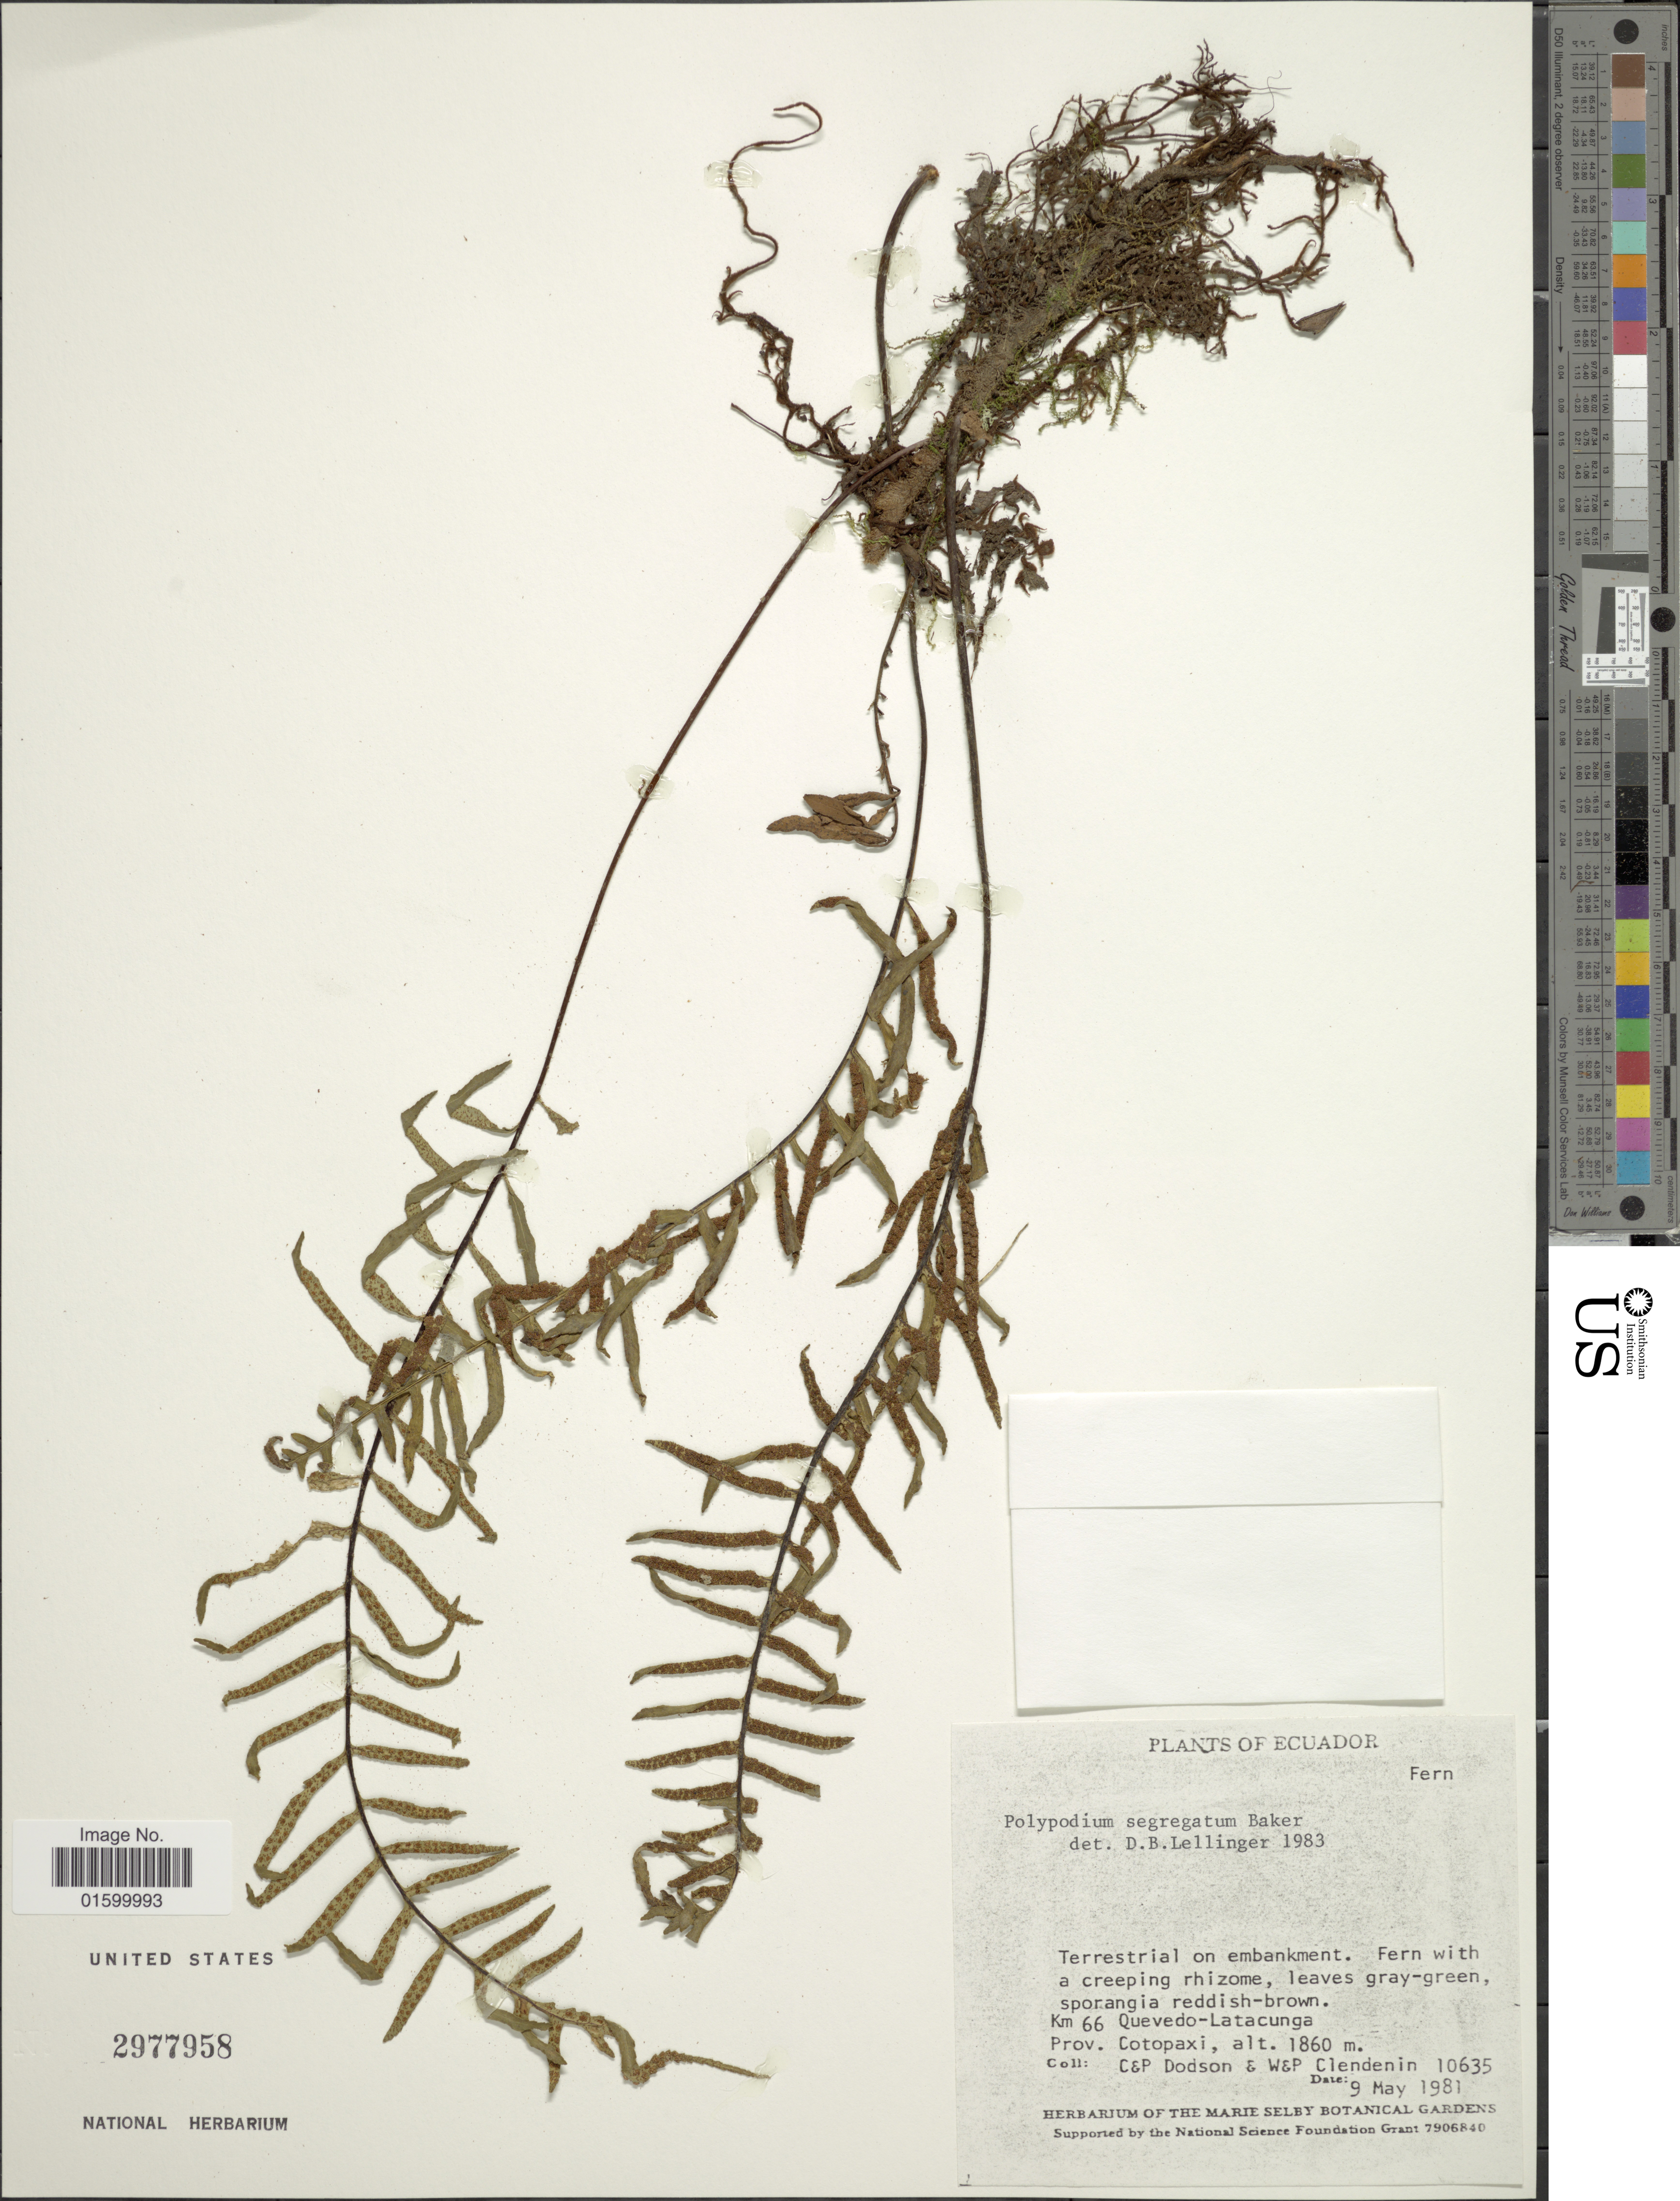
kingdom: Plantae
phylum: Tracheophyta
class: Polypodiopsida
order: Polypodiales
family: Polypodiaceae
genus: Pleopeltis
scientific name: Pleopeltis segregata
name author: (Baker) A.R. Sm.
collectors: C. Dodson, P. M. Dodson, W. Clendenin & P. Clendenin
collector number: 10635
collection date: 1981-05-09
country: Ecuador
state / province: Cotopaxi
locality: Km 66 Quevedo-Latacunga, prov. Cotopaxi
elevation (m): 1860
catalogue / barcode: US 2977958